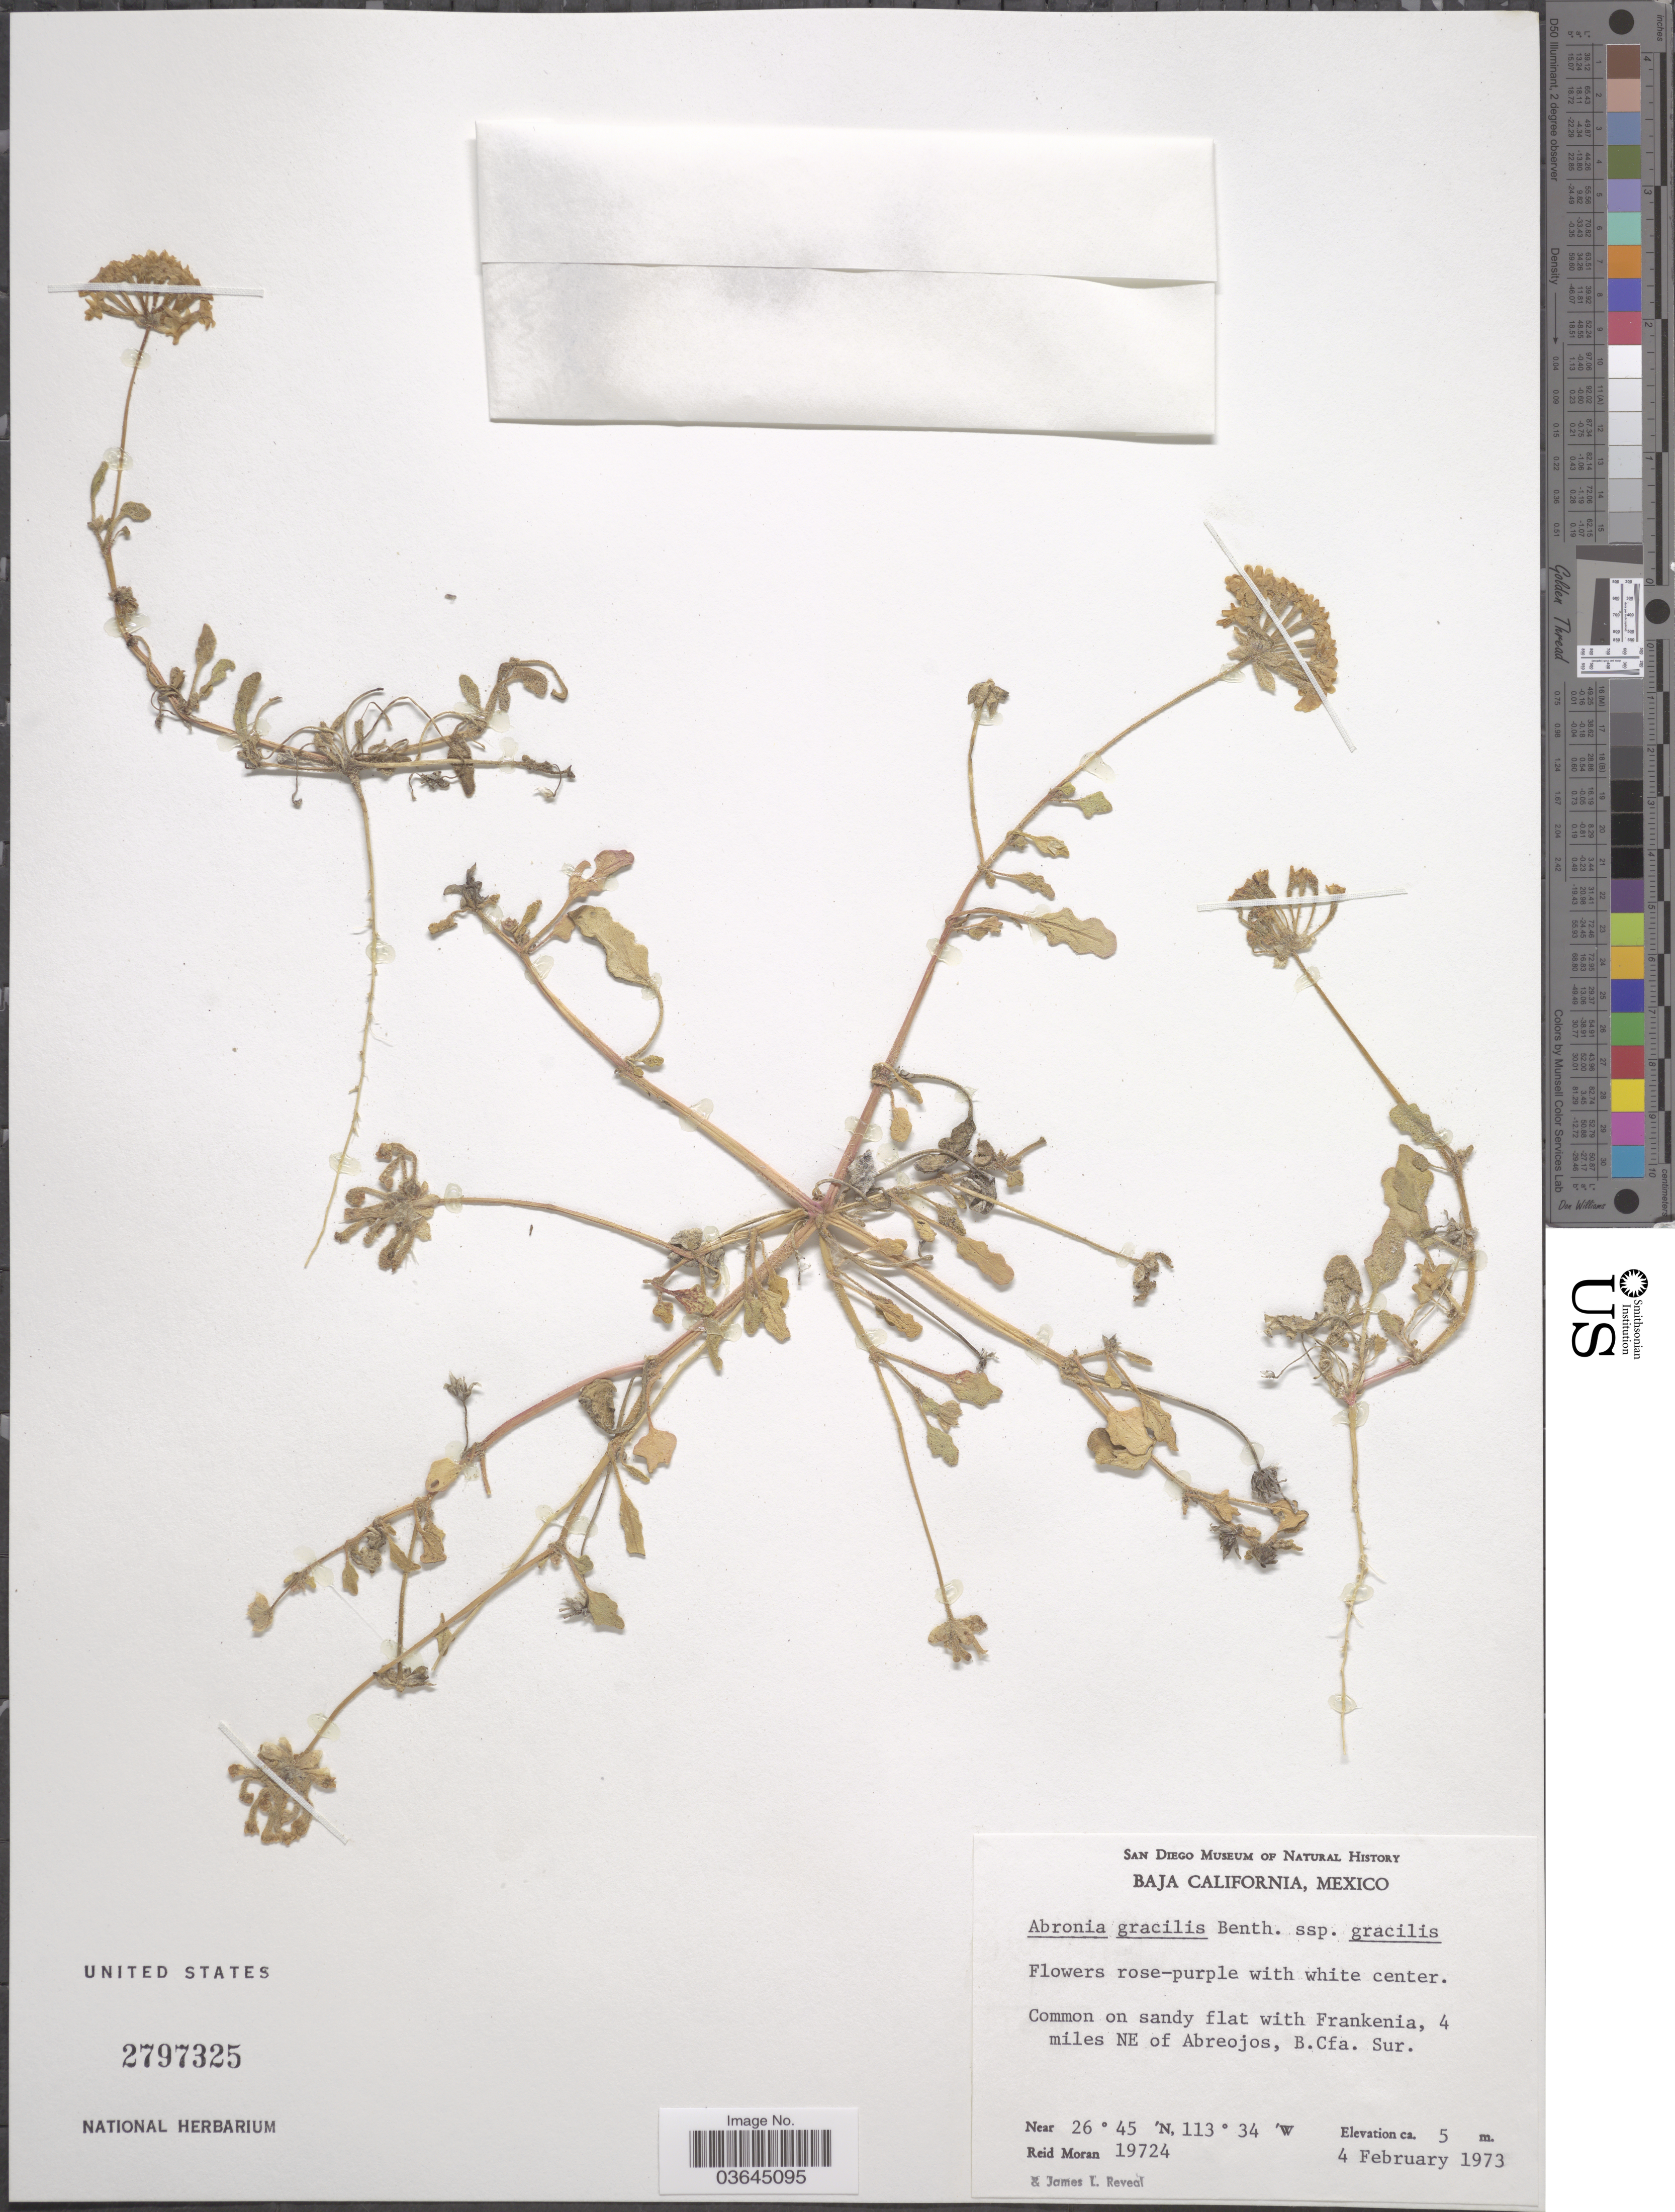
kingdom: Plantae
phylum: Tracheophyta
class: Magnoliopsida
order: Caryophyllales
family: Nyctaginaceae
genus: Abronia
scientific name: Abronia gracilis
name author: Benth.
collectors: R. Moran & J. L. Reveal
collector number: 19724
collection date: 1973-02-04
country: Mexico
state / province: Baja California Sur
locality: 4 miles NE of Abreojos.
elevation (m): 58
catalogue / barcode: US 2797325